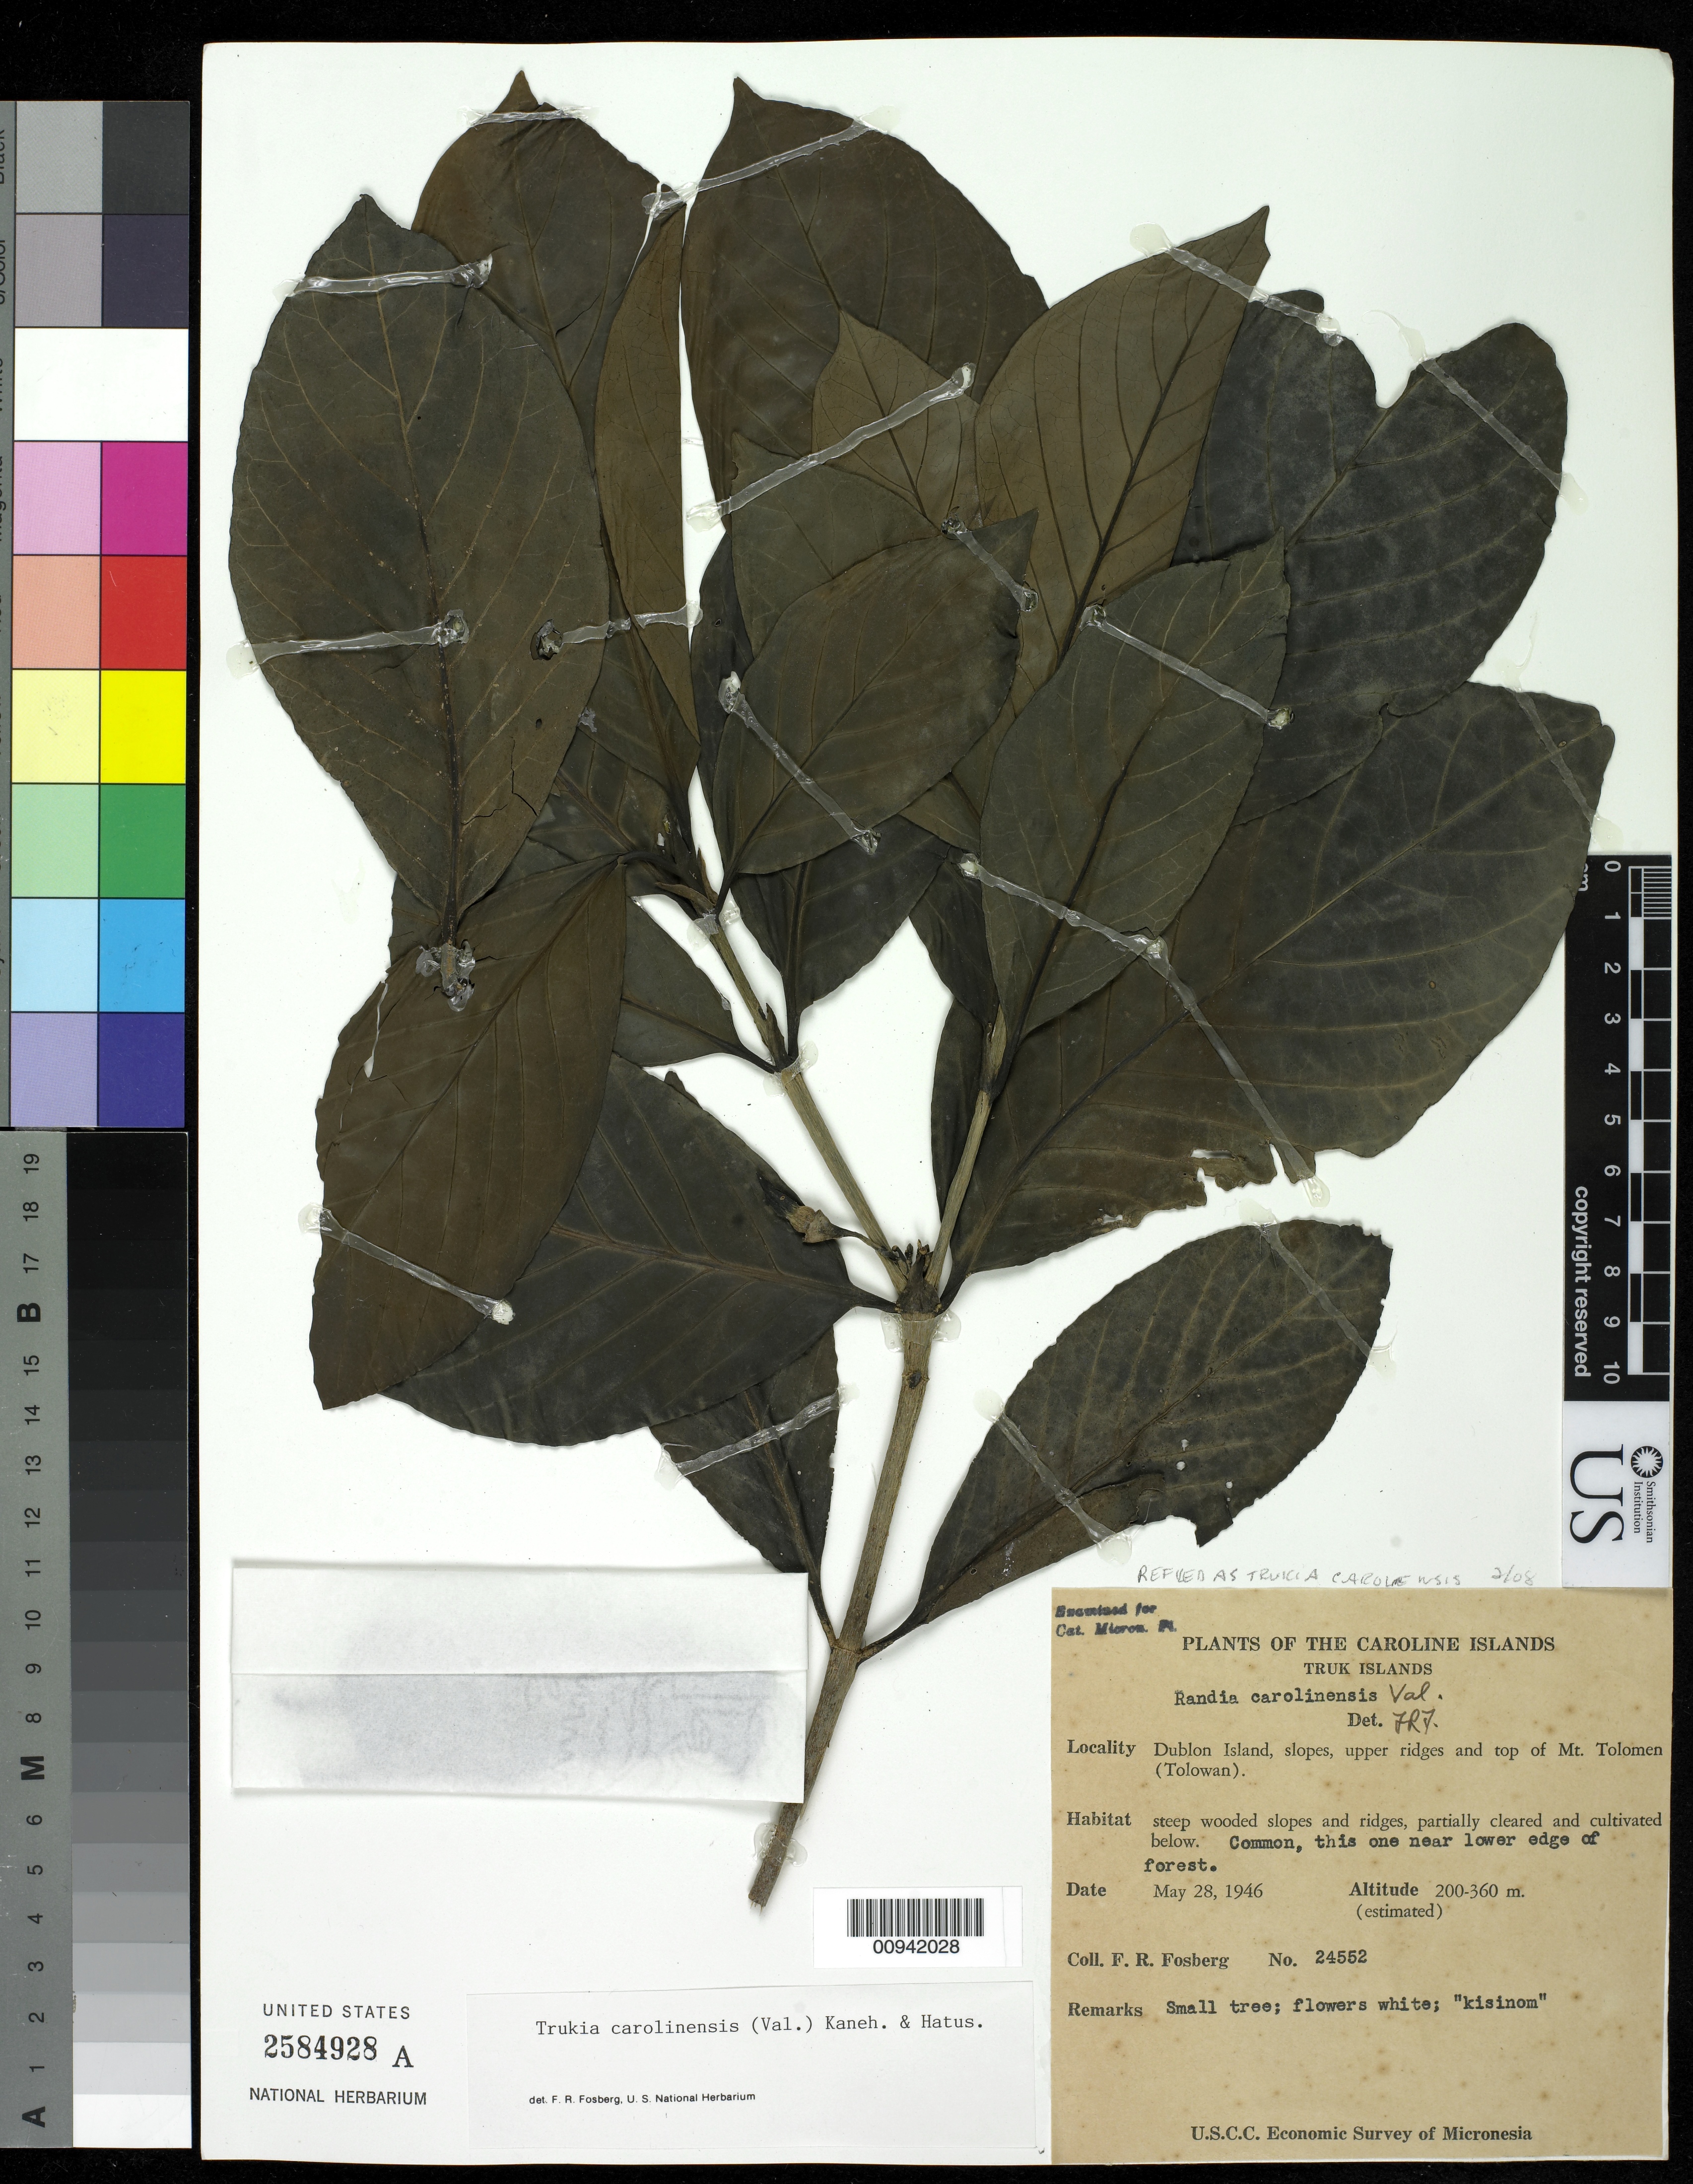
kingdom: Plantae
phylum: Tracheophyta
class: Magnoliopsida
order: Gentianales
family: Rubiaceae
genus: Trukia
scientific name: Trukia carolinensis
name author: (Valeton) Kaneh. & Hatus.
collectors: F. R. Fosberg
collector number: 24552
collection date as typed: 28 May 1946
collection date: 1946-05-28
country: Micronesia, Federated States of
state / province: Truk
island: Dublon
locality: Upper ridges and top of Mt. Tolomen [Toloman]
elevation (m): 200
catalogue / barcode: US 2584928